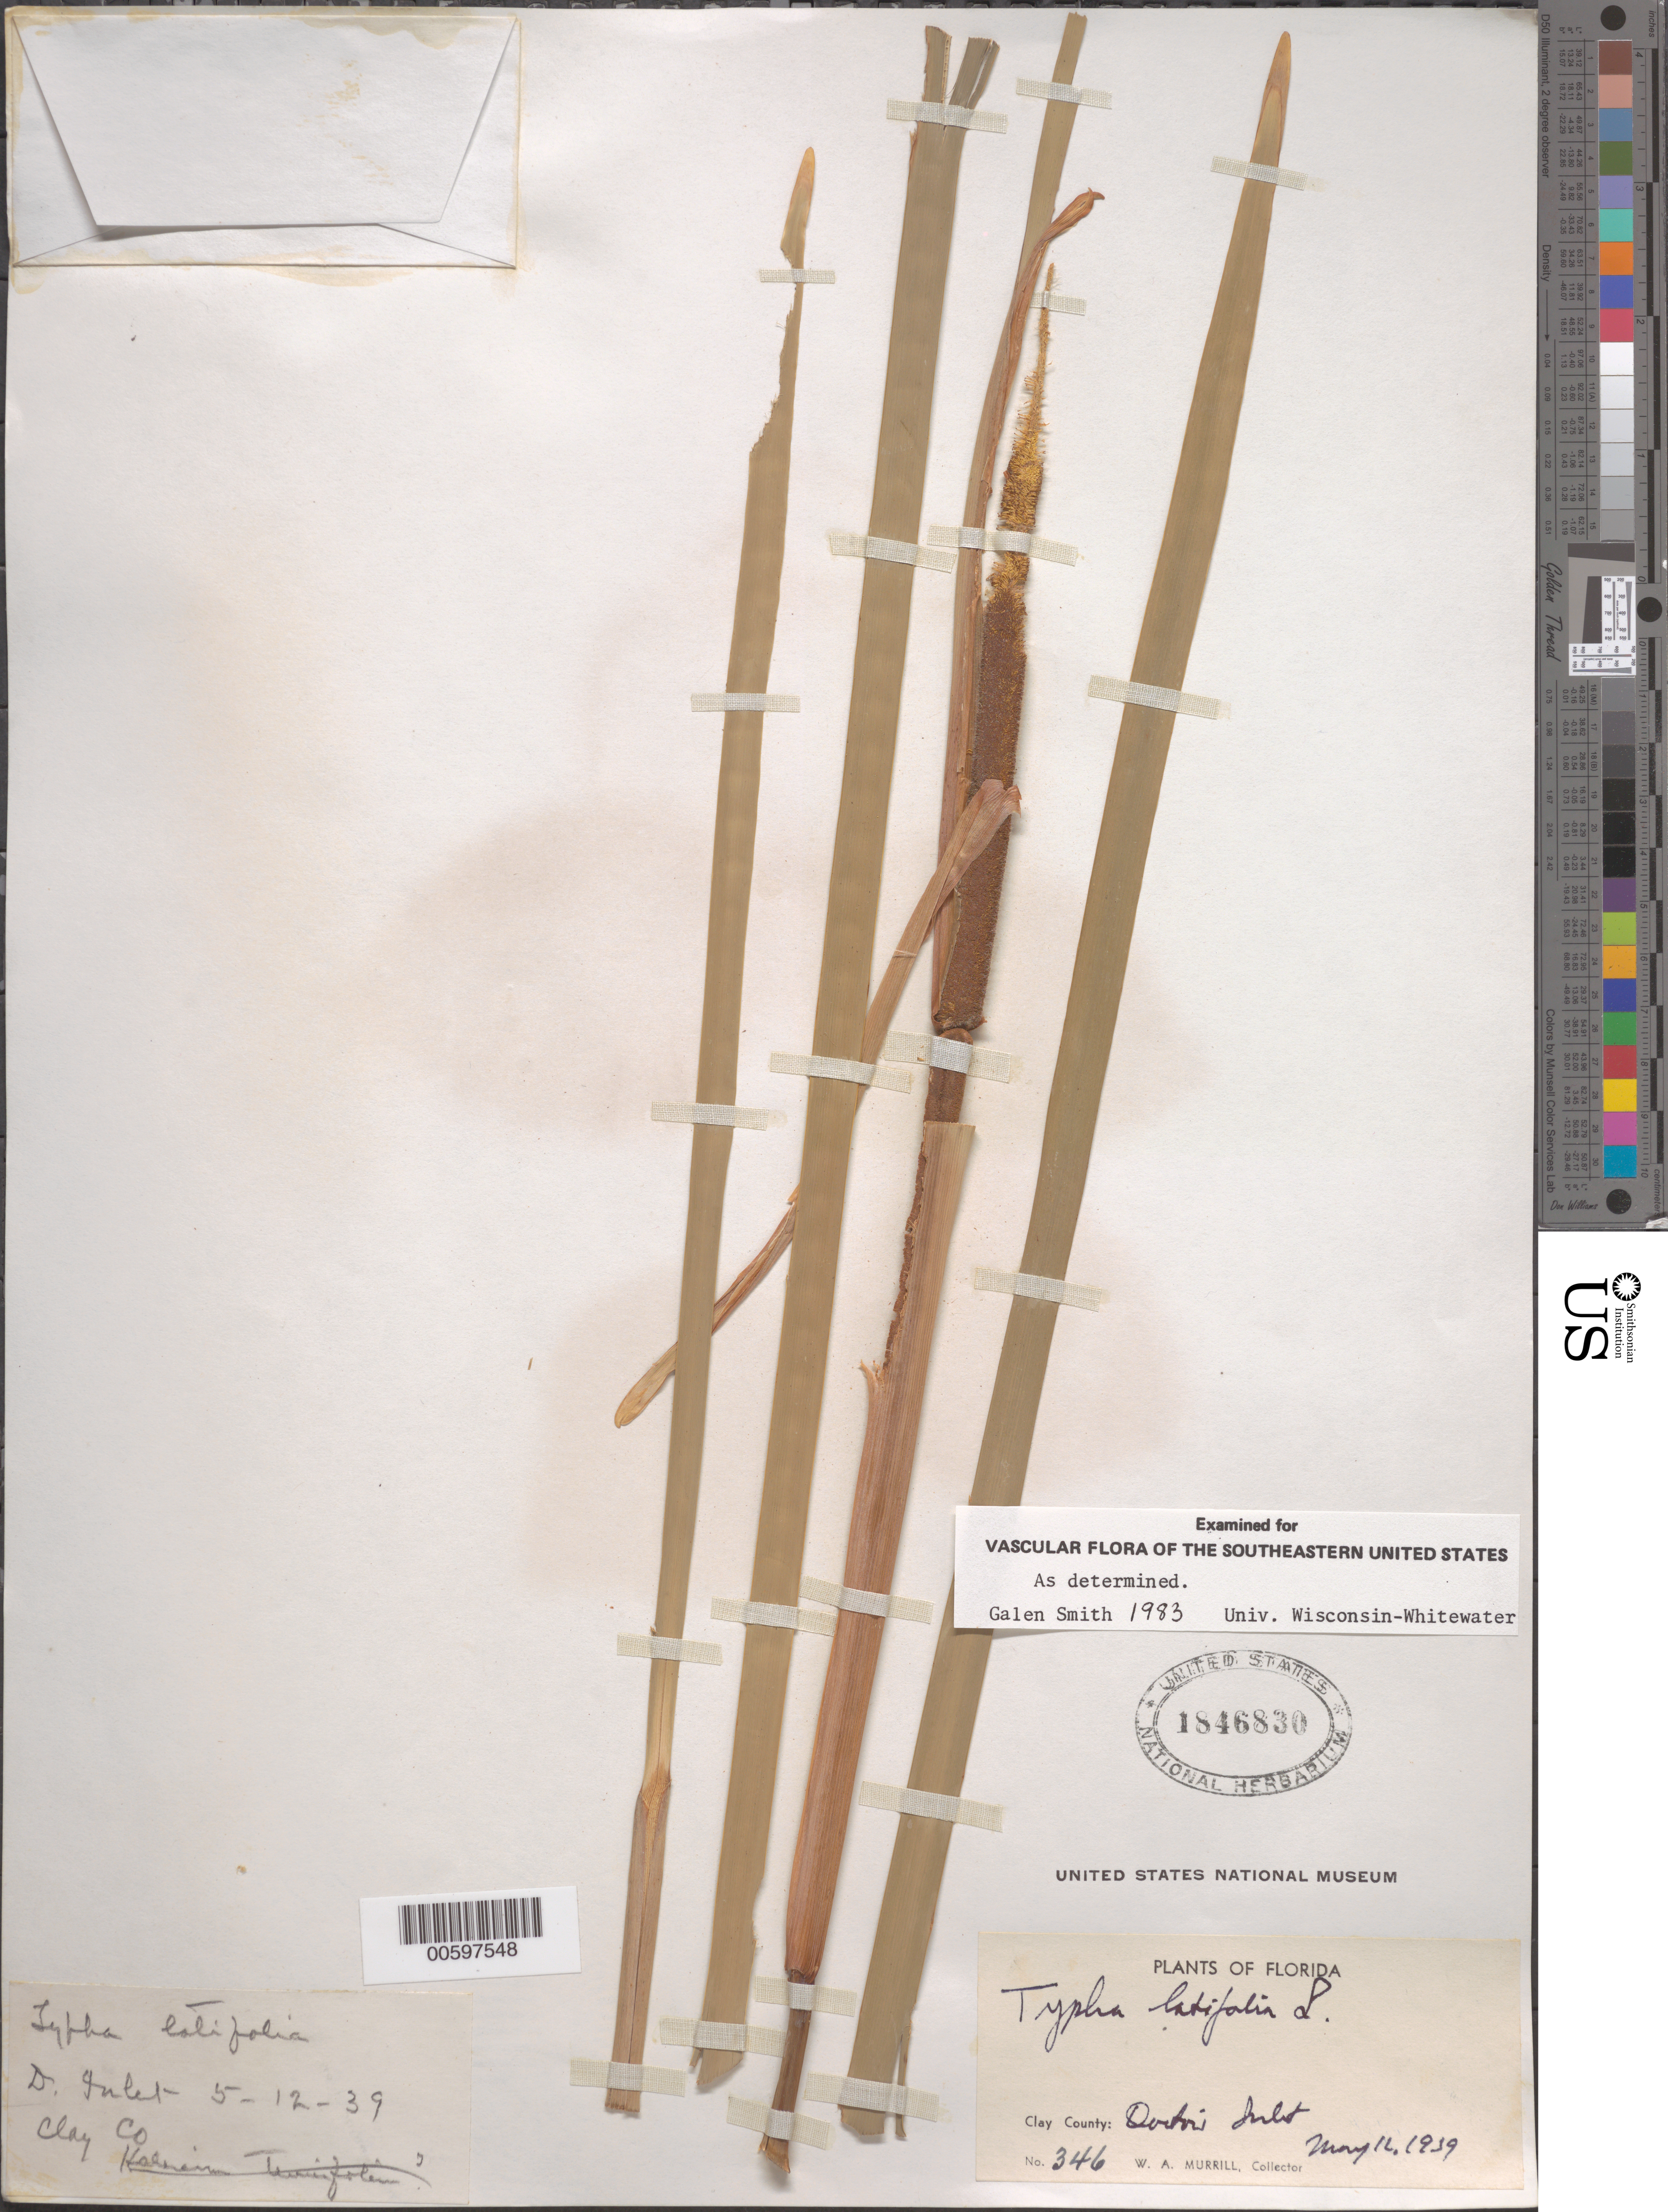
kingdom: Plantae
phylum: Tracheophyta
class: Liliopsida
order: Poales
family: Typhaceae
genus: Typha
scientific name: Typha latifolia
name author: L.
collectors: W. A. Murrill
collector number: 346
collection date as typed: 12 May 1939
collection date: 1939-05-12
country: United States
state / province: Florida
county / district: Clay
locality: Doctor's Inlet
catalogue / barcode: US 1846830